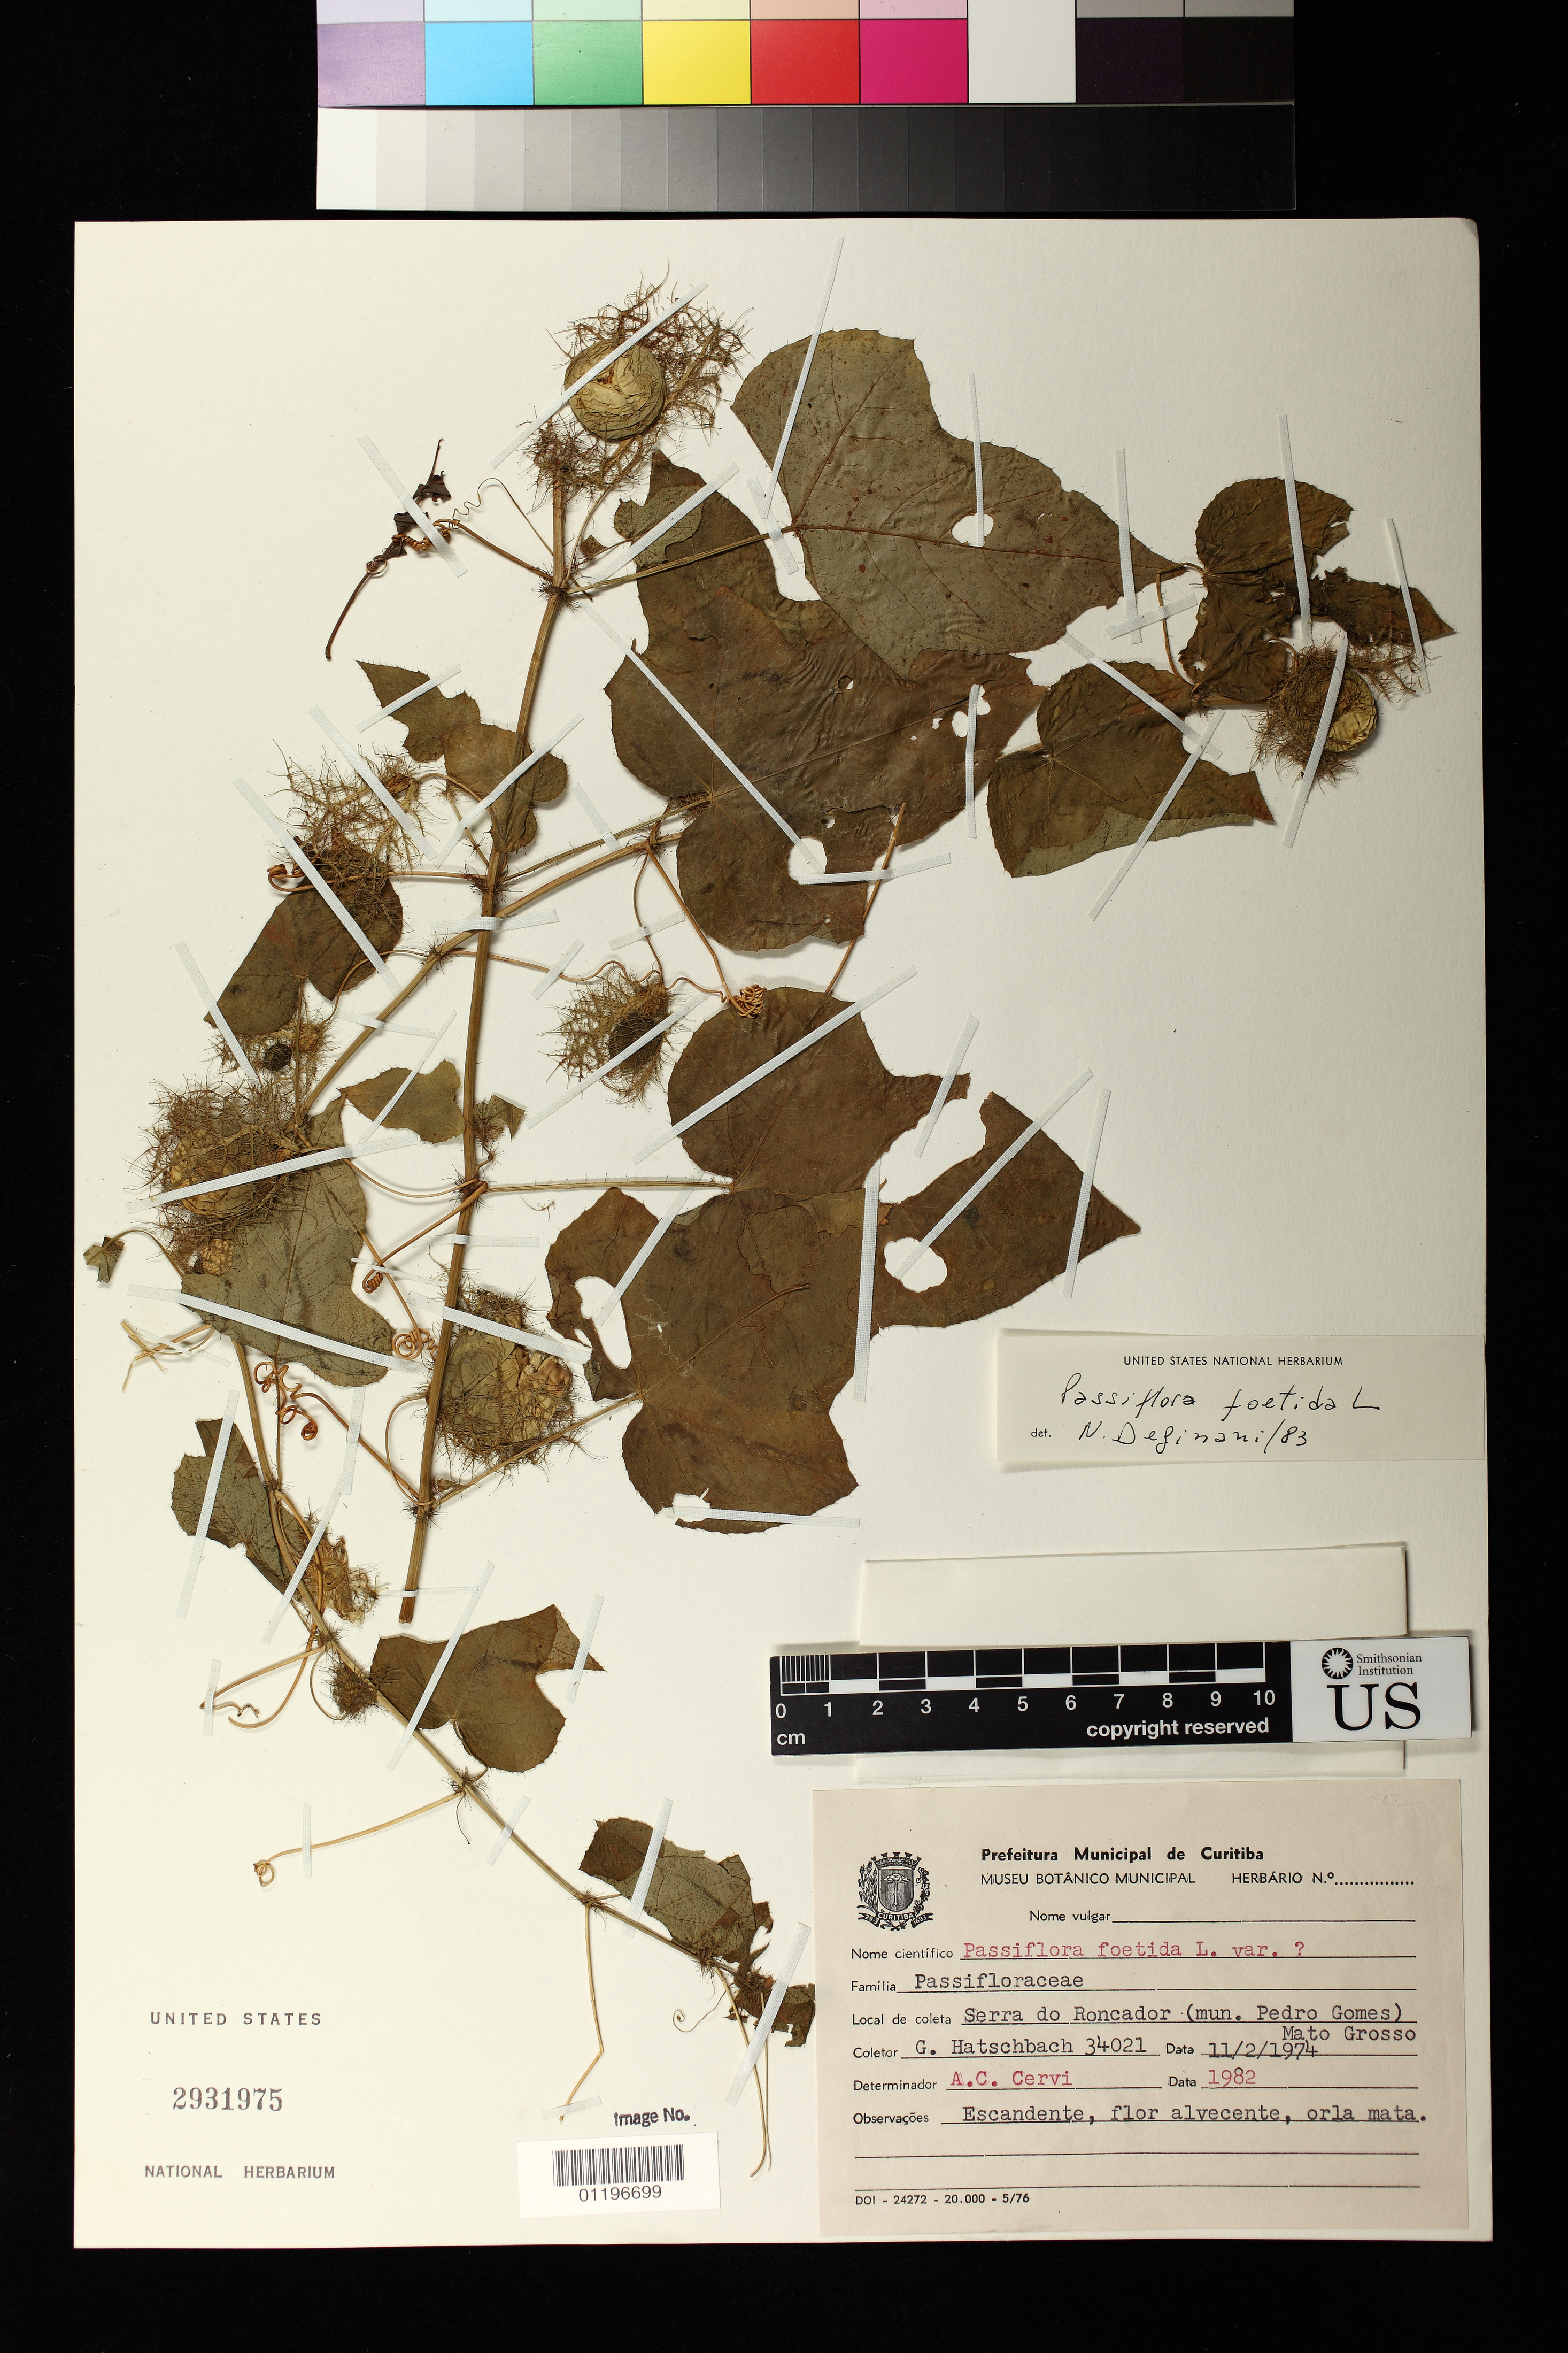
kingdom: Plantae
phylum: Tracheophyta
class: Magnoliopsida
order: Malpighiales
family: Passifloraceae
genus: Passiflora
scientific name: Passiflora foetida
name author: L.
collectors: G. Hatschbach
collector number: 34021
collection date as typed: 02 Nov 1974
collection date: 1974-11-02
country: Brazil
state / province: Mato Grosso do Sul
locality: Serra do Roncador (mun. Pedro Gomes)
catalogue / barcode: US 2931975